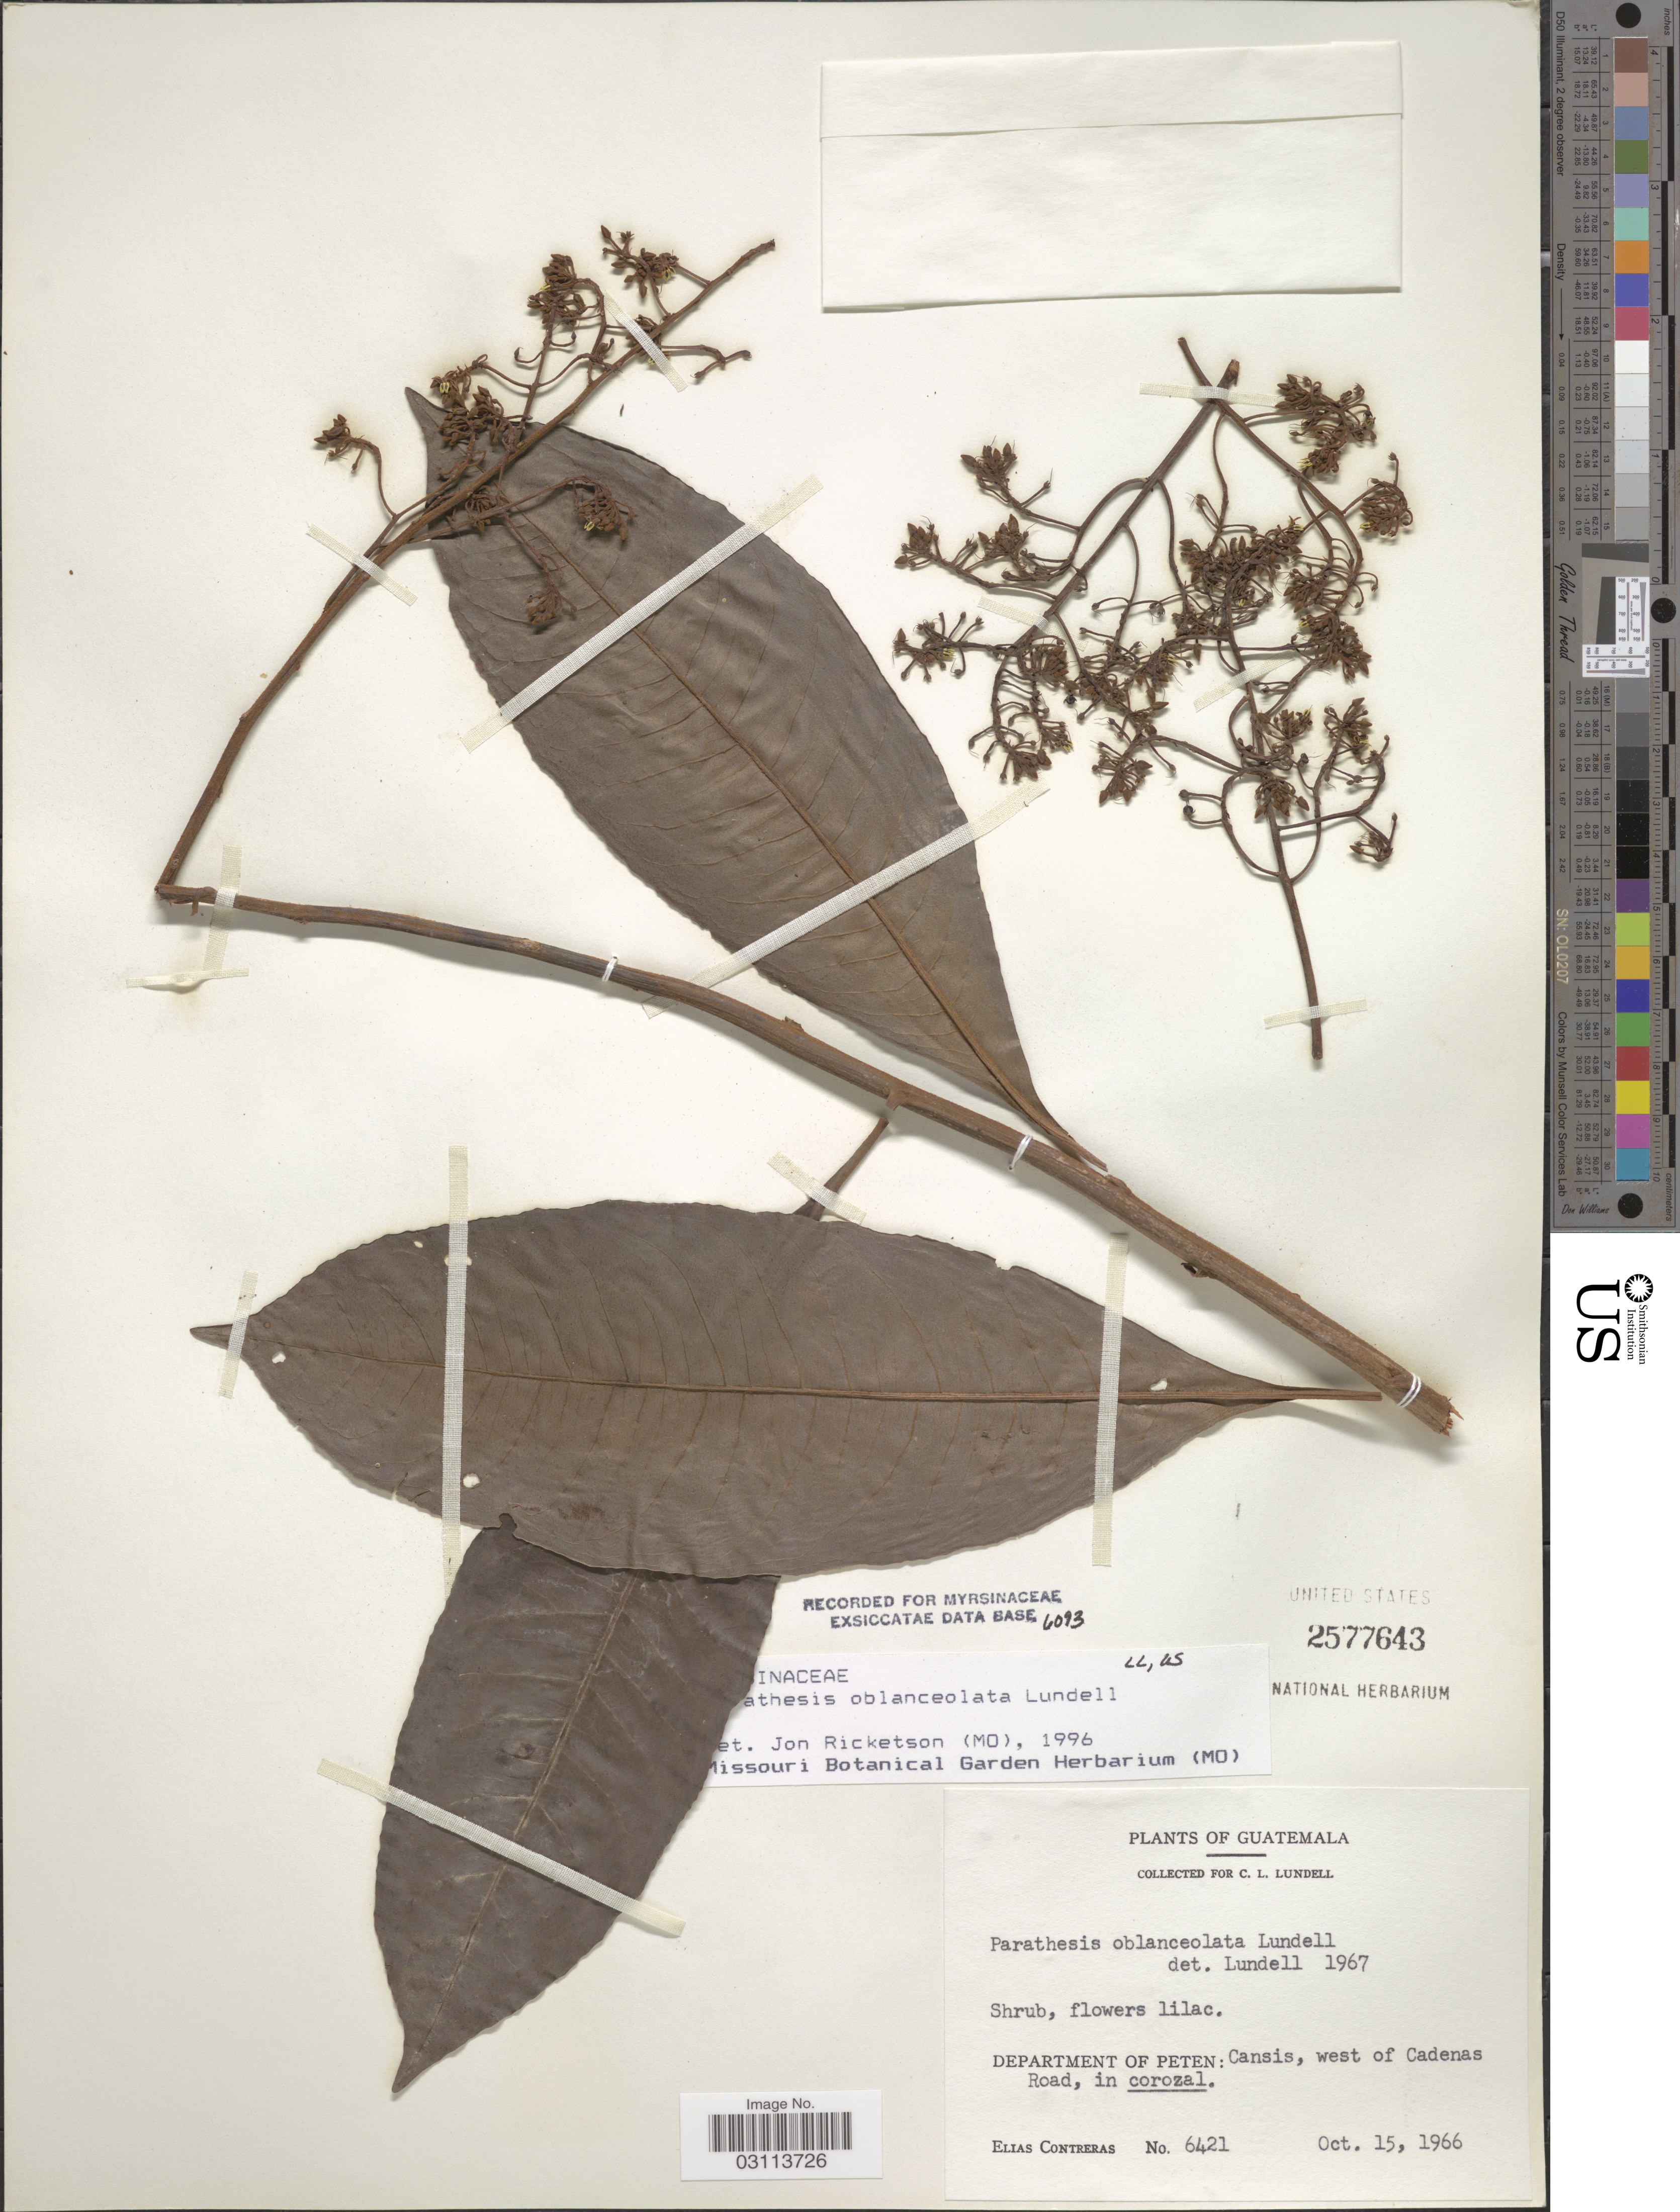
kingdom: Plantae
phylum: Tracheophyta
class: Magnoliopsida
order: Ericales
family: Primulaceae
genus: Parathesis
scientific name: Parathesis oblanceolata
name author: Lundell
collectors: E. Contreras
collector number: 6421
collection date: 1966-10-15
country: Guatemala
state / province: El Petén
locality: Department of Peten: Cansis, west of Cadenas Road, in corozal.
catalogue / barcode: US 2577643